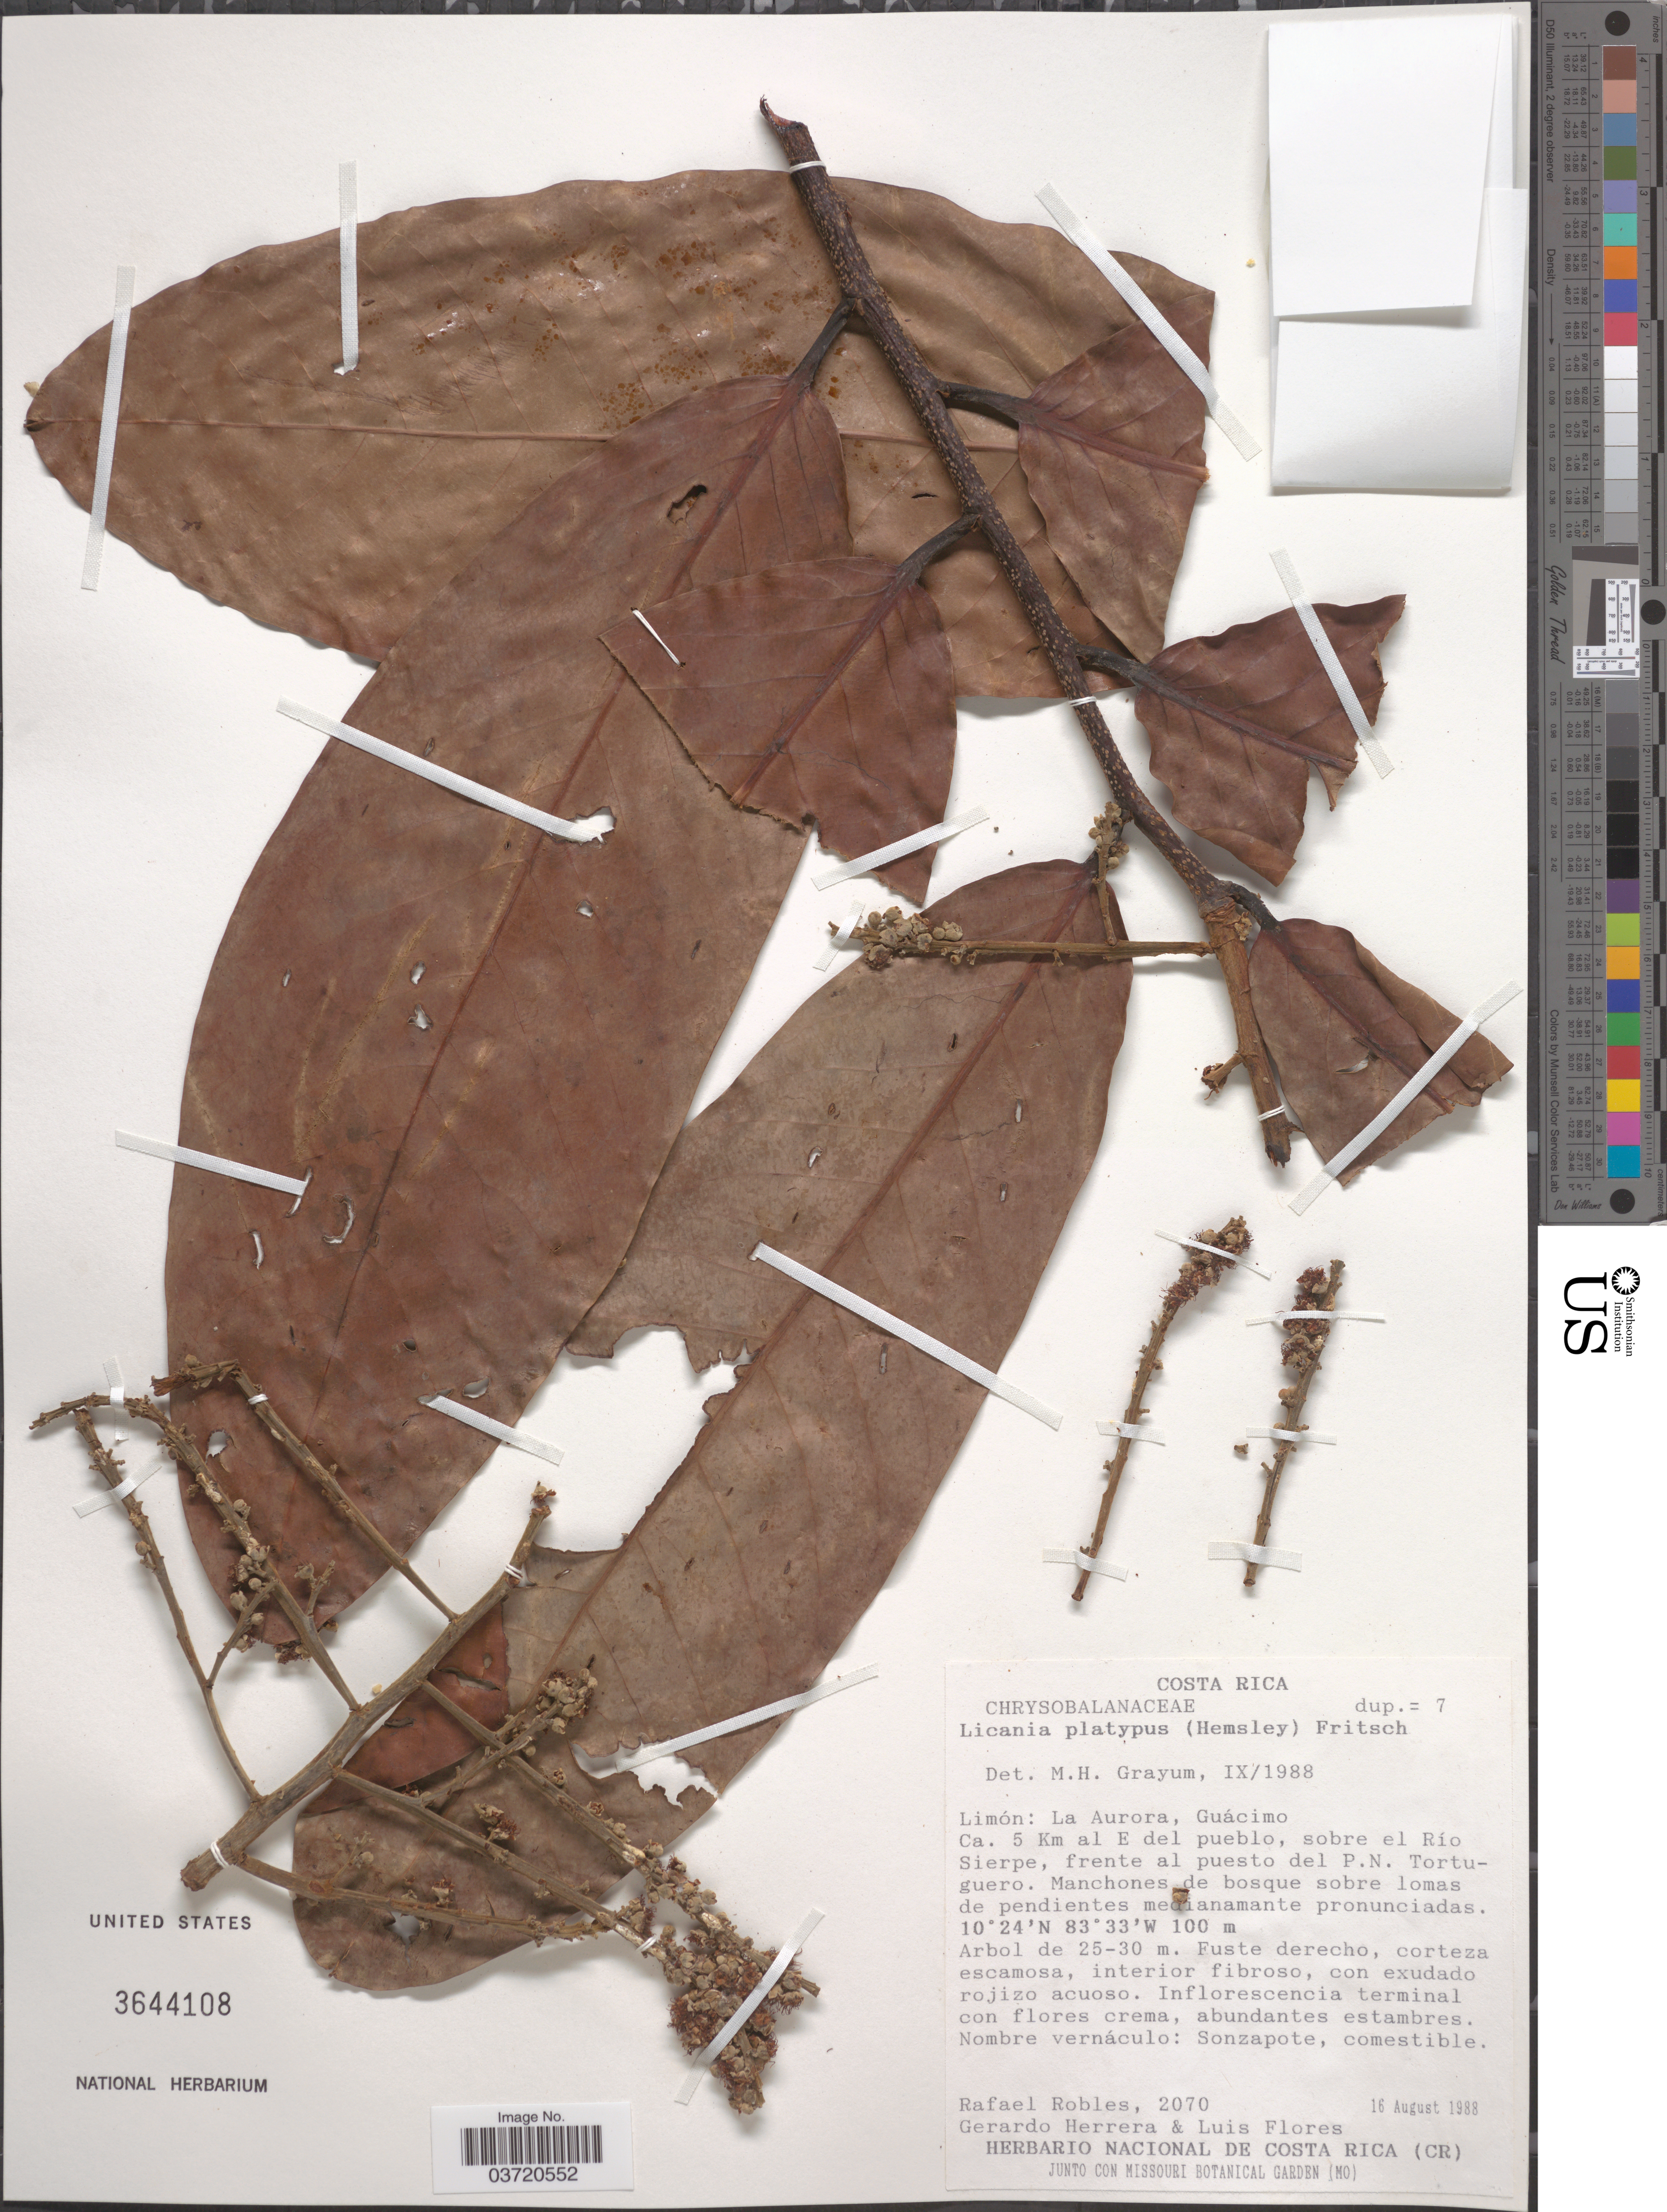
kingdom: Plantae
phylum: Tracheophyta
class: Magnoliopsida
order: Malpighiales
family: Chrysobalanaceae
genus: Moquilea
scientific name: Moquilea platypus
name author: Hemsl.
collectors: R. Robles, G. Herrera & L. Flores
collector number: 2070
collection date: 1988-08-16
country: Costa Rica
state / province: Limón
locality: La Aurora, Guácimo Ca. 5 Km al E del pueblo, sobre el Río Sierpe, frente al puesto del P.N. Tortuguero.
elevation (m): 100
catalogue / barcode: US 3644108